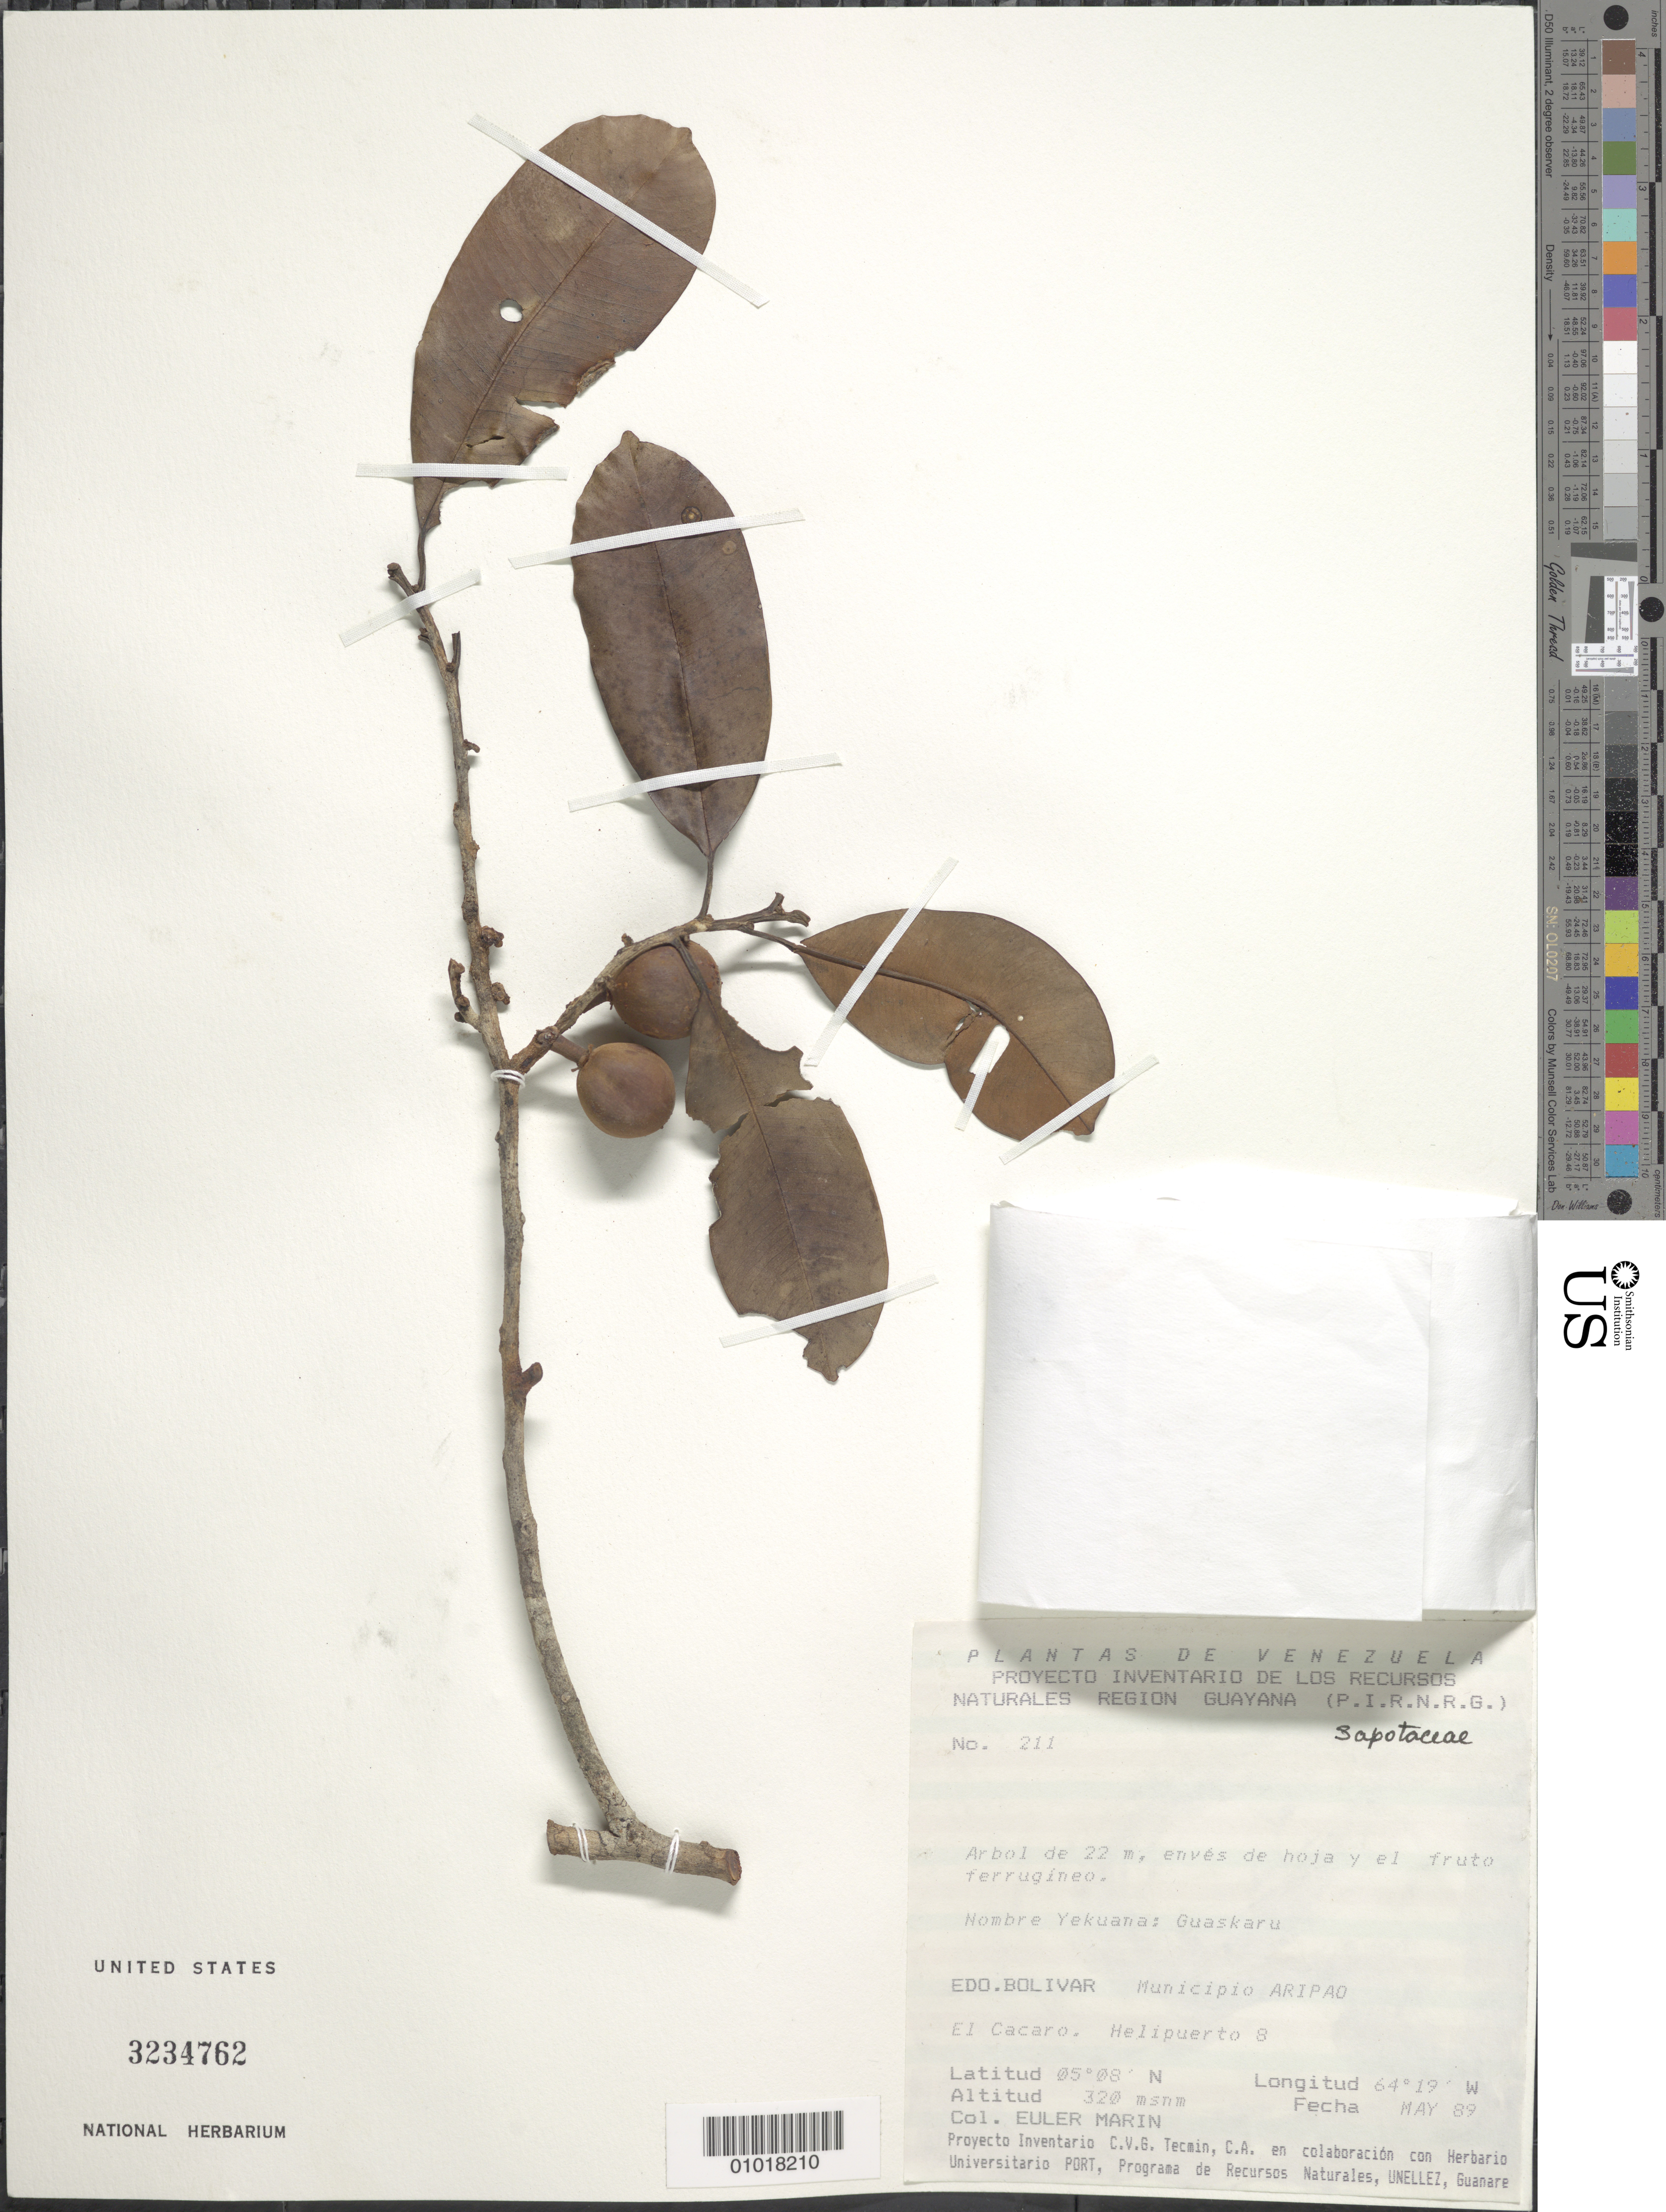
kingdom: Plantae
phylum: Tracheophyta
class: Magnoliopsida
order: Ericales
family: Sapotaceae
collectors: E. Marin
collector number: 211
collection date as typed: May-89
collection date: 1989-05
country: Venezuela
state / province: Bolívar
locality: Mun. Aripao, El Cacaro, Helipuerto 8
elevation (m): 320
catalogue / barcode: US 3234762